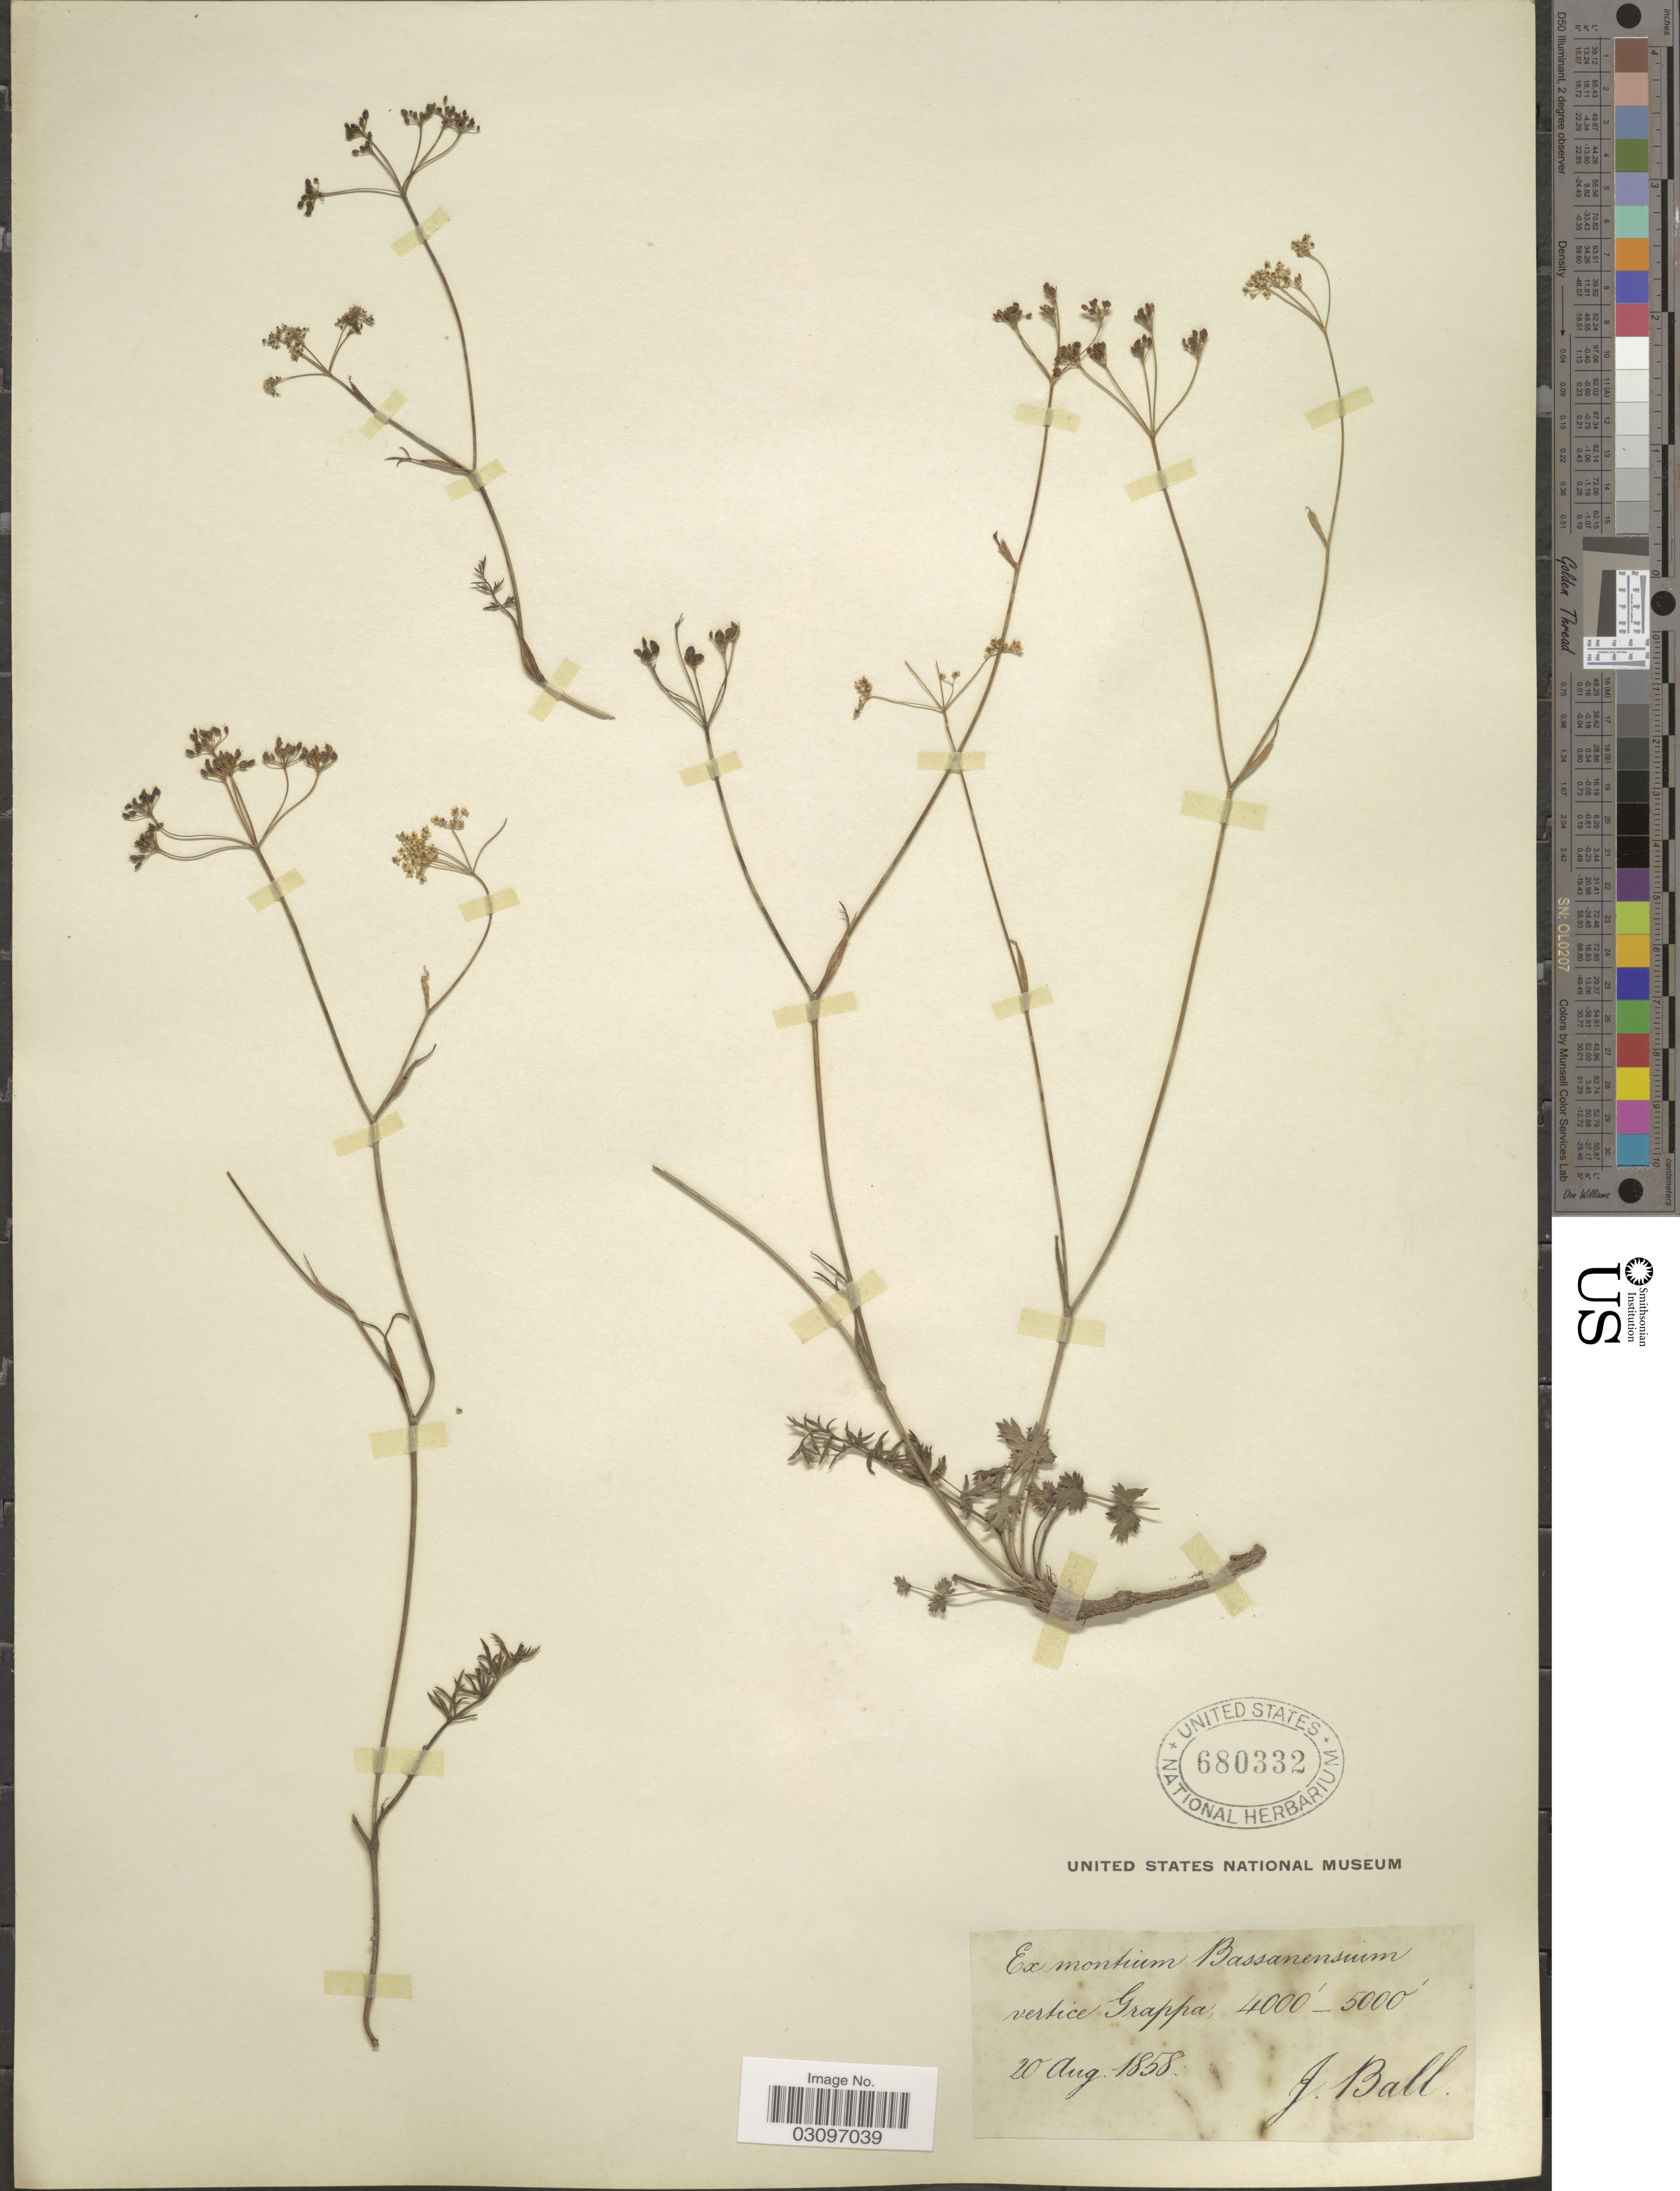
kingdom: Plantae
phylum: Tracheophyta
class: Magnoliopsida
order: Apiales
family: Apiaceae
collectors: J. Ball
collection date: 1858-08-20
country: Italy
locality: Ex montium Bassanensium vertice Grappa.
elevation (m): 1219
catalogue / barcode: US 680332